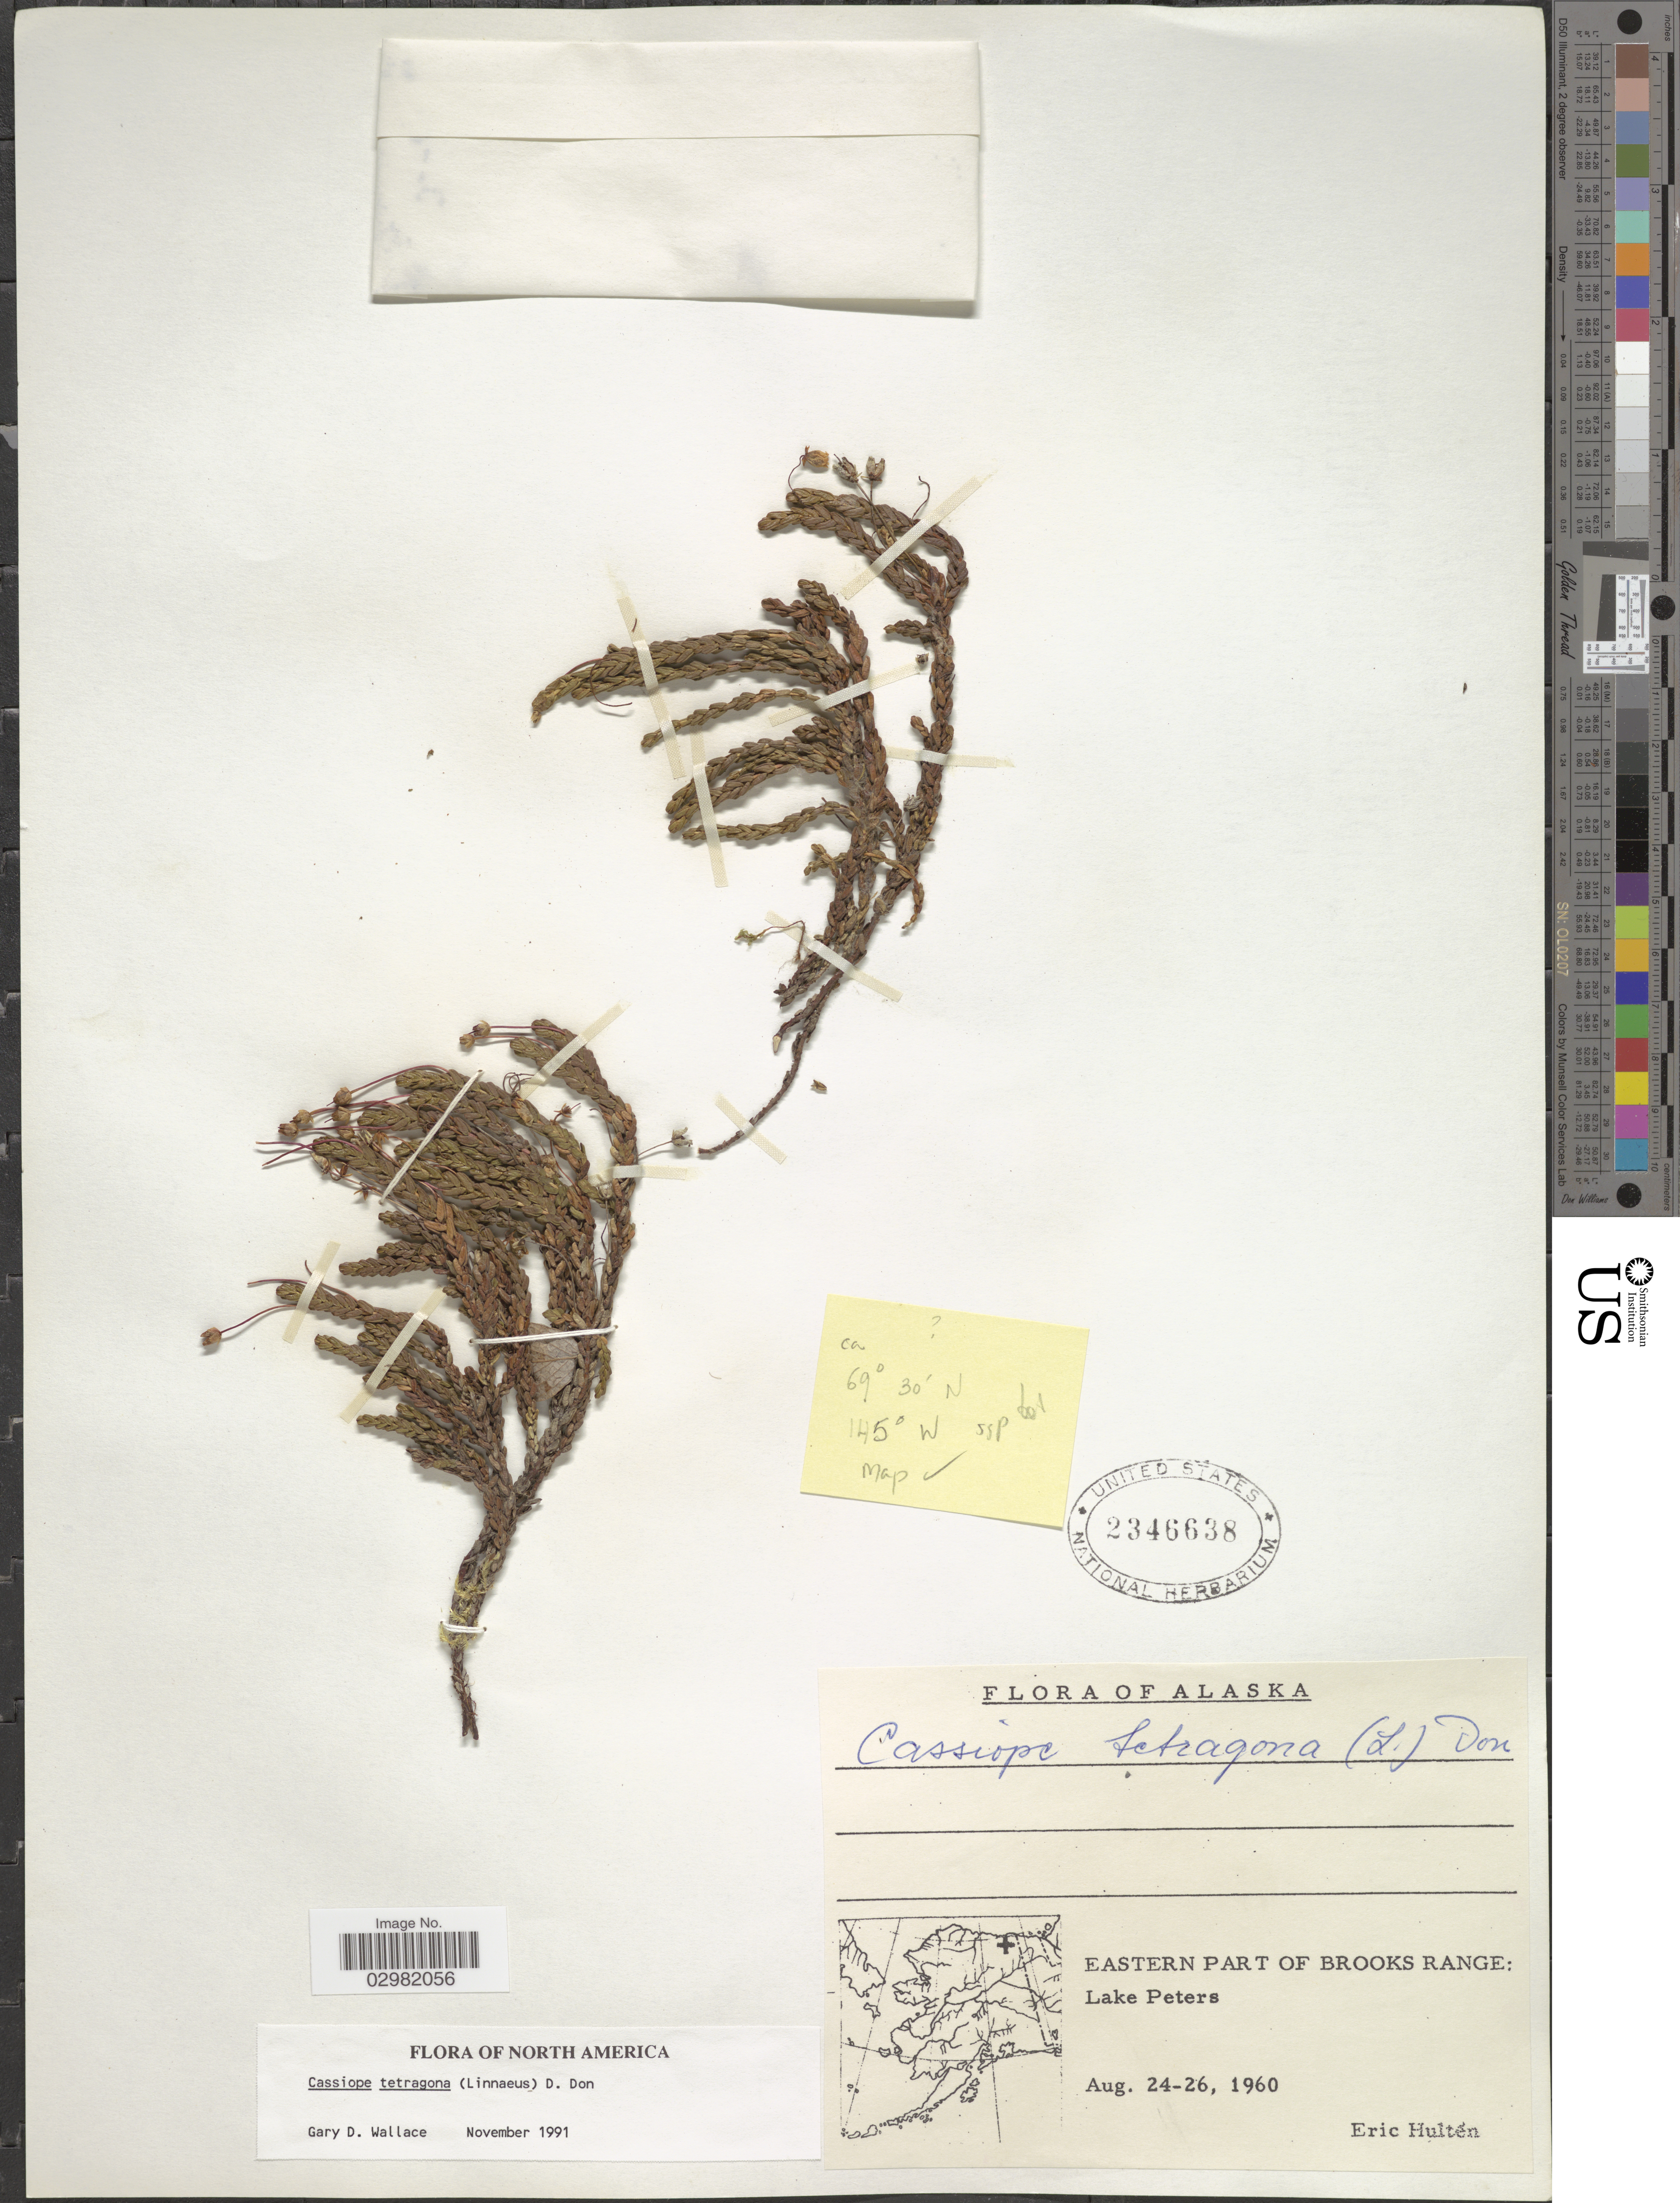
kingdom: Plantae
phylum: Tracheophyta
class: Magnoliopsida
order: Ericales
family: Ericaceae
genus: Cassiope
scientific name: Cassiope tetragona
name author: (L.) D. Don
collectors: E. G. Hultén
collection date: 1960-08-24/1960-08-26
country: United States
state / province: Alaska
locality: Eastern Part of Brooks Range: Lake Peters.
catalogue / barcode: US 2346638